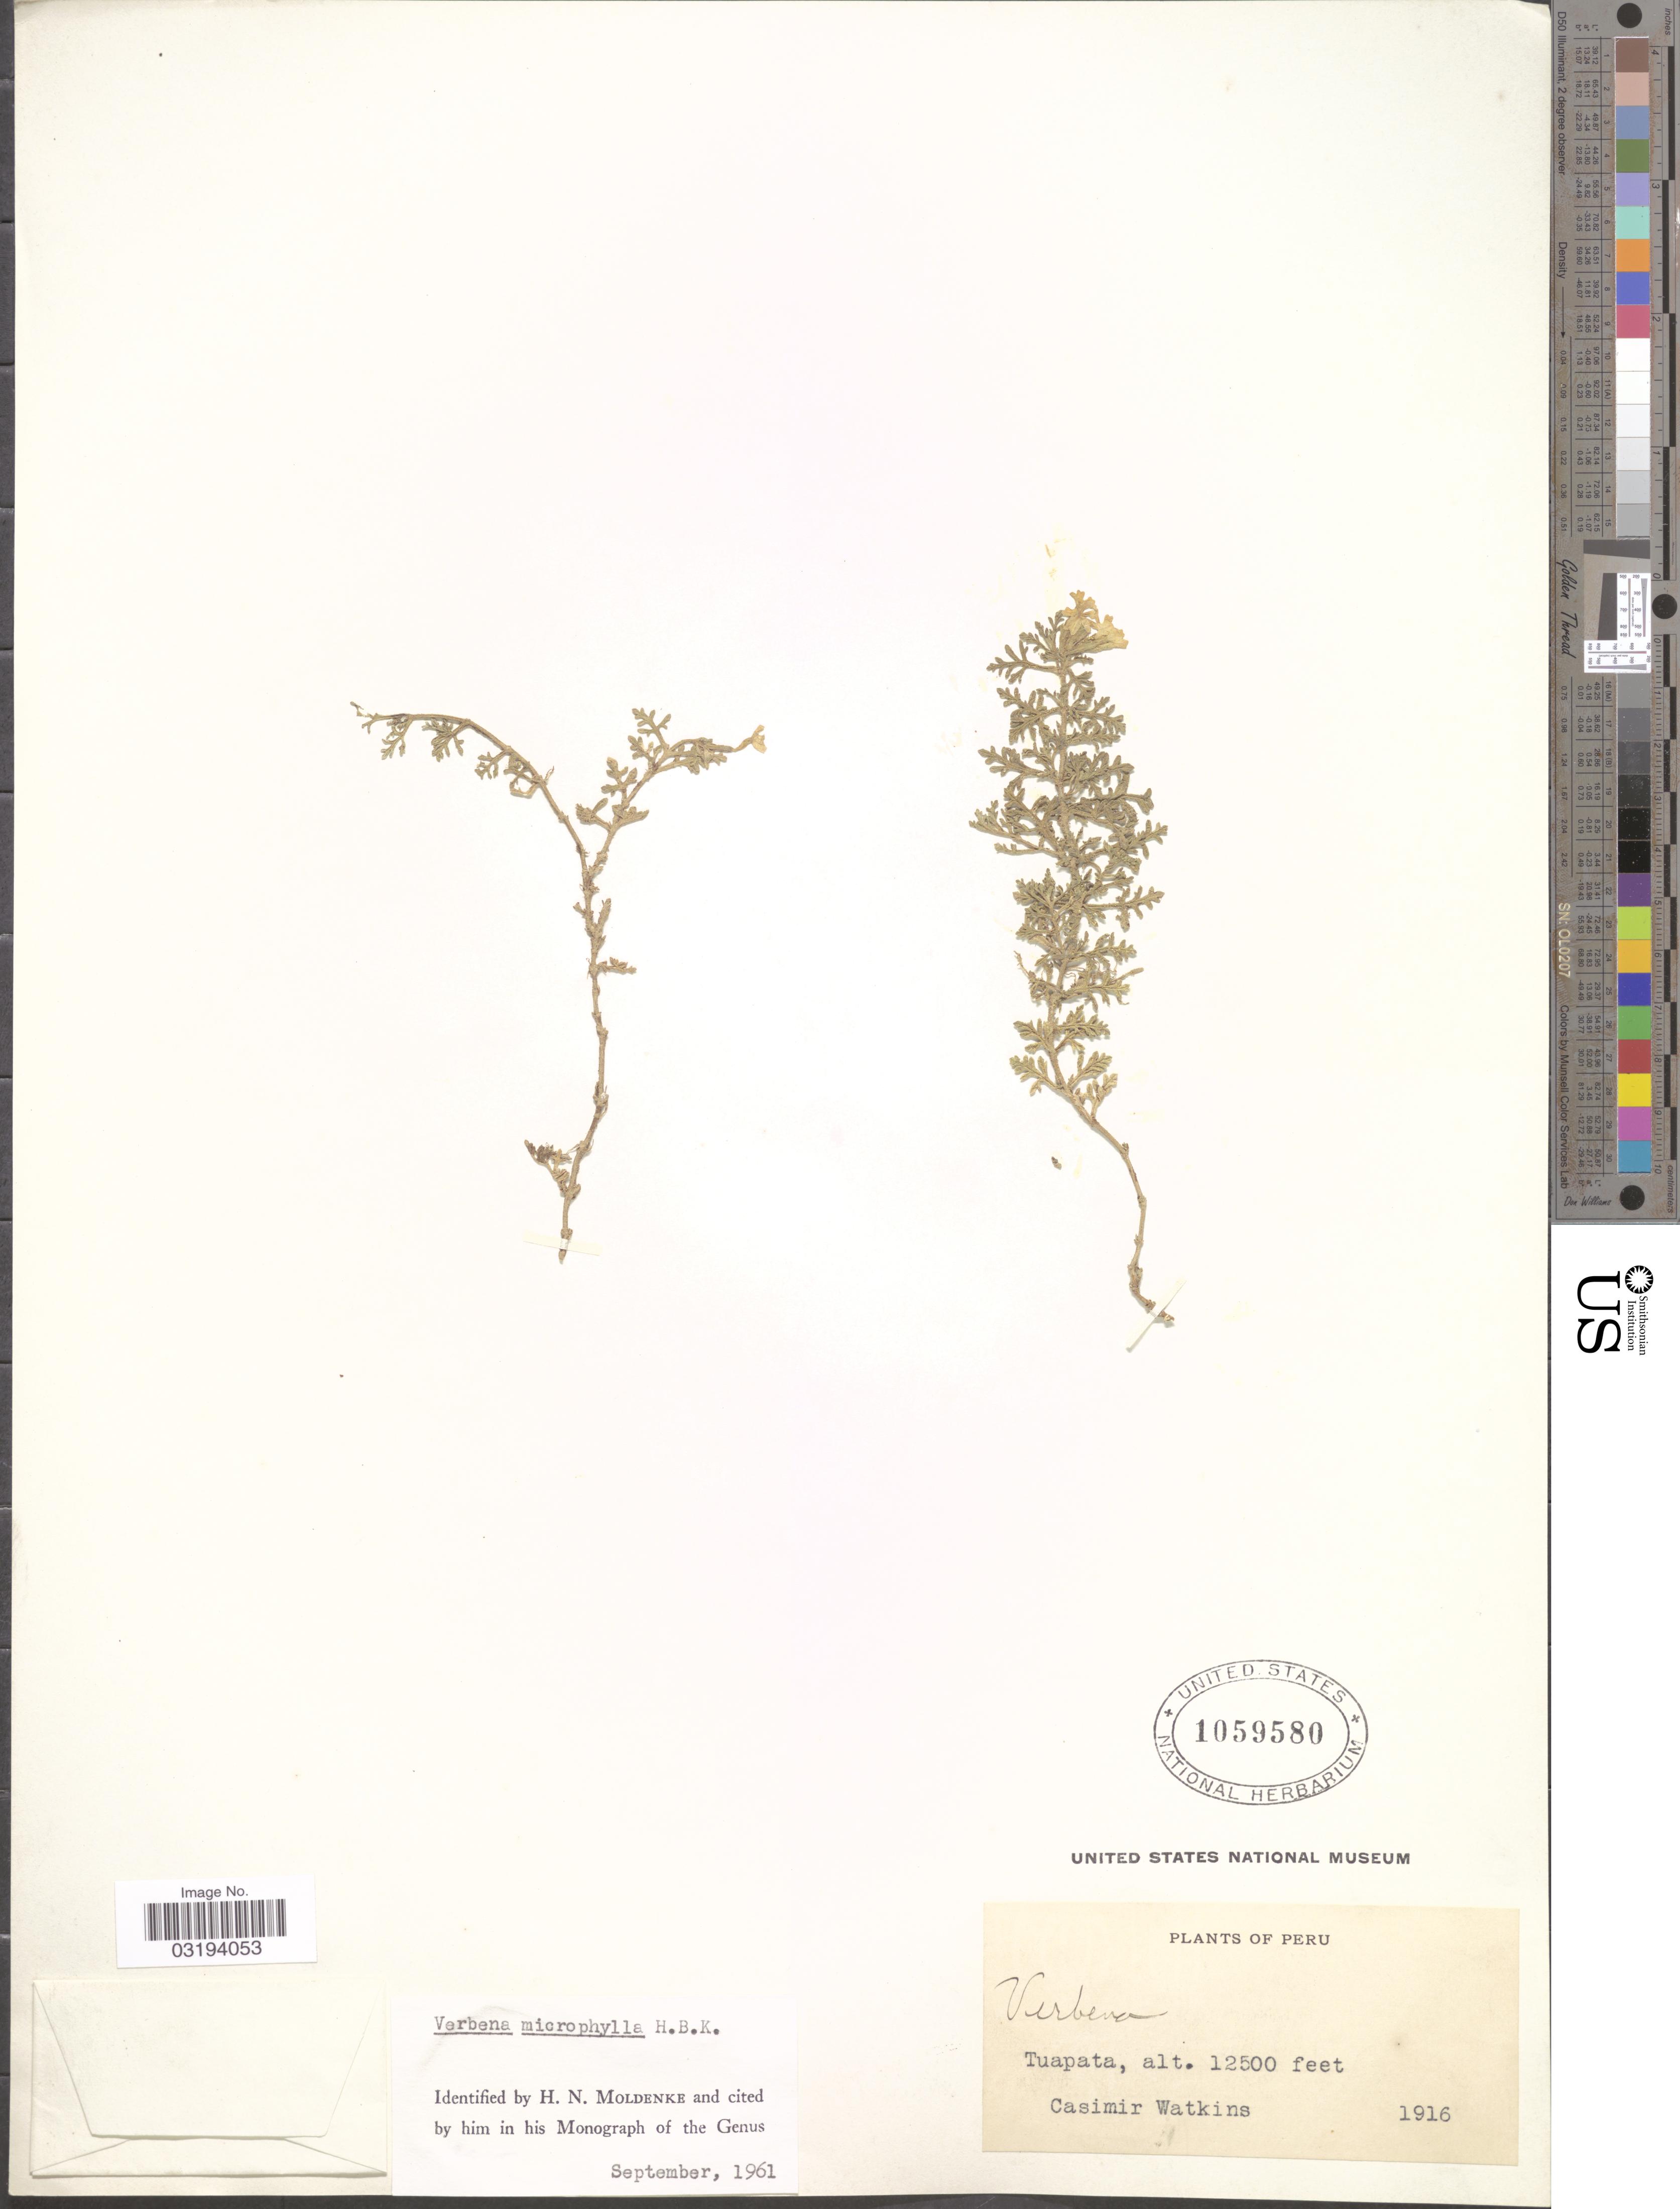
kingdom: Plantae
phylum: Tracheophyta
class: Magnoliopsida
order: Lamiales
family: Verbenaceae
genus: Verbena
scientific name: Verbena microphylla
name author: Kunth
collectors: C. Watkins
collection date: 1916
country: Peru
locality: Tuapata.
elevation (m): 3810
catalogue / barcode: US 1059580